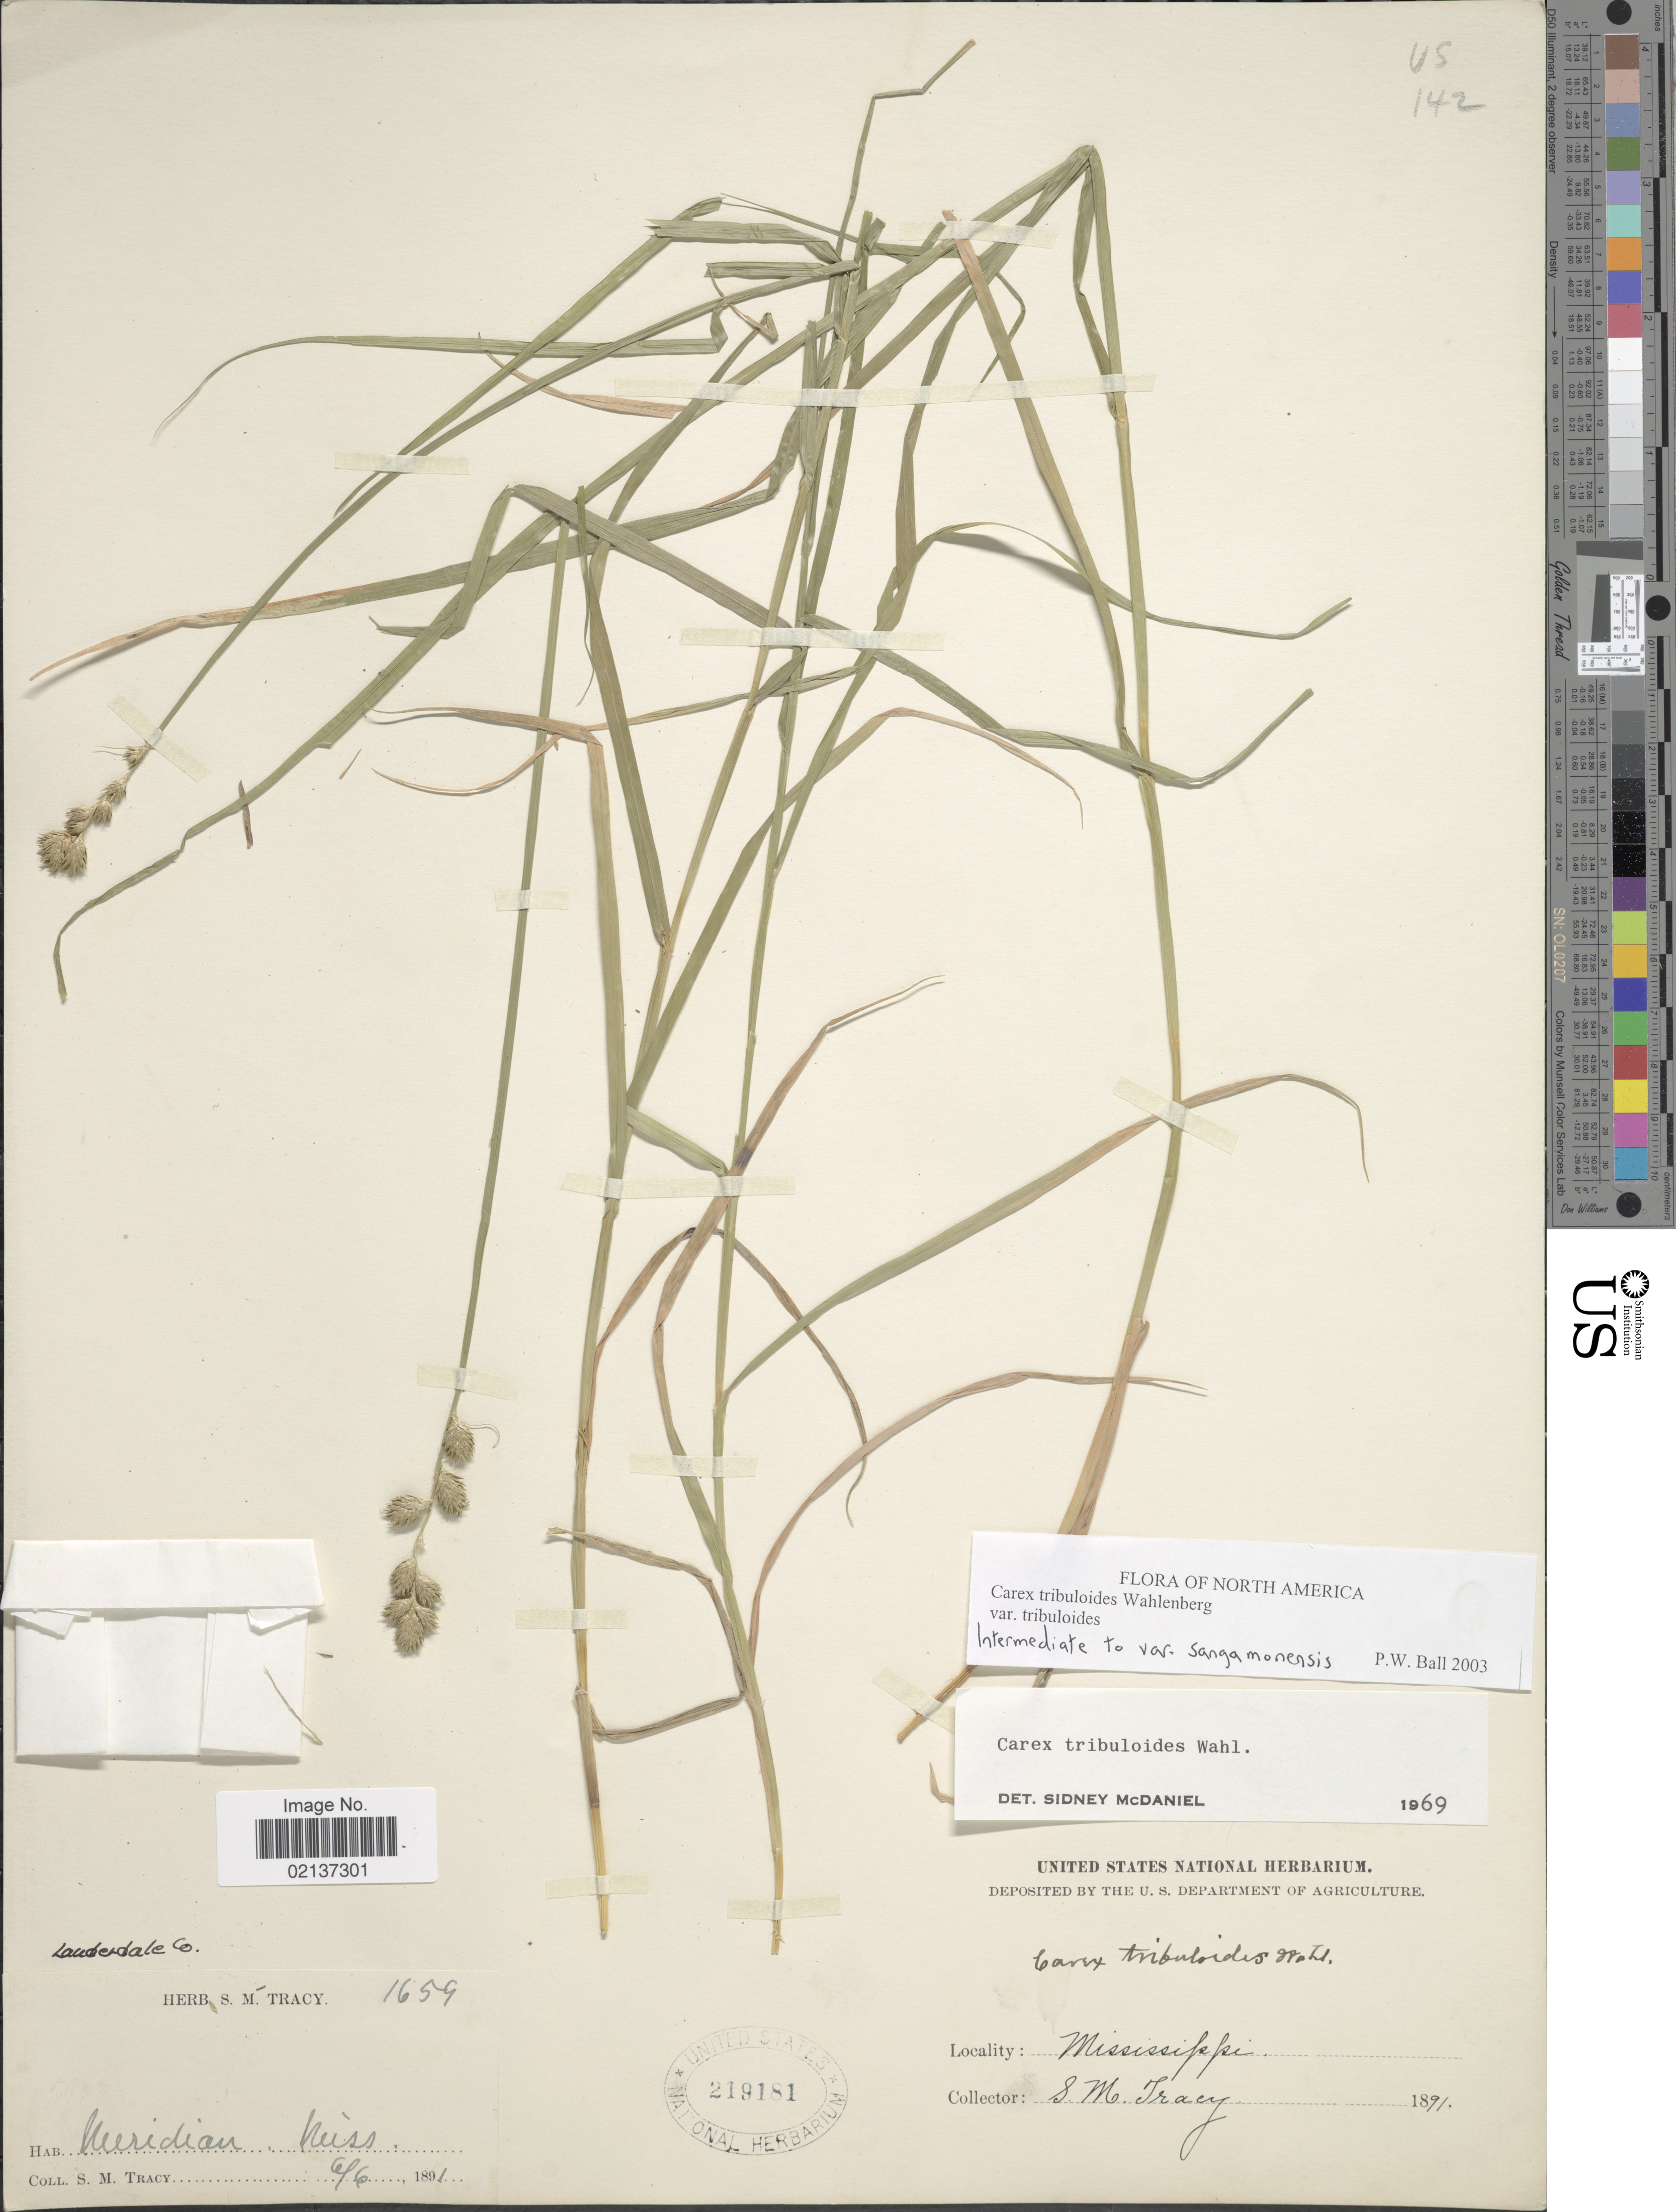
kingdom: Plantae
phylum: Tracheophyta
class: Liliopsida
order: Poales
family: Cyperaceae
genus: Carex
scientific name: Carex tribuloides var. sangamonensis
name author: Clokey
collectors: S. M. Tracy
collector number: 1659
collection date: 1891-06-06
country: United States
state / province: Mississippi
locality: Meridian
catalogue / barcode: US 219181